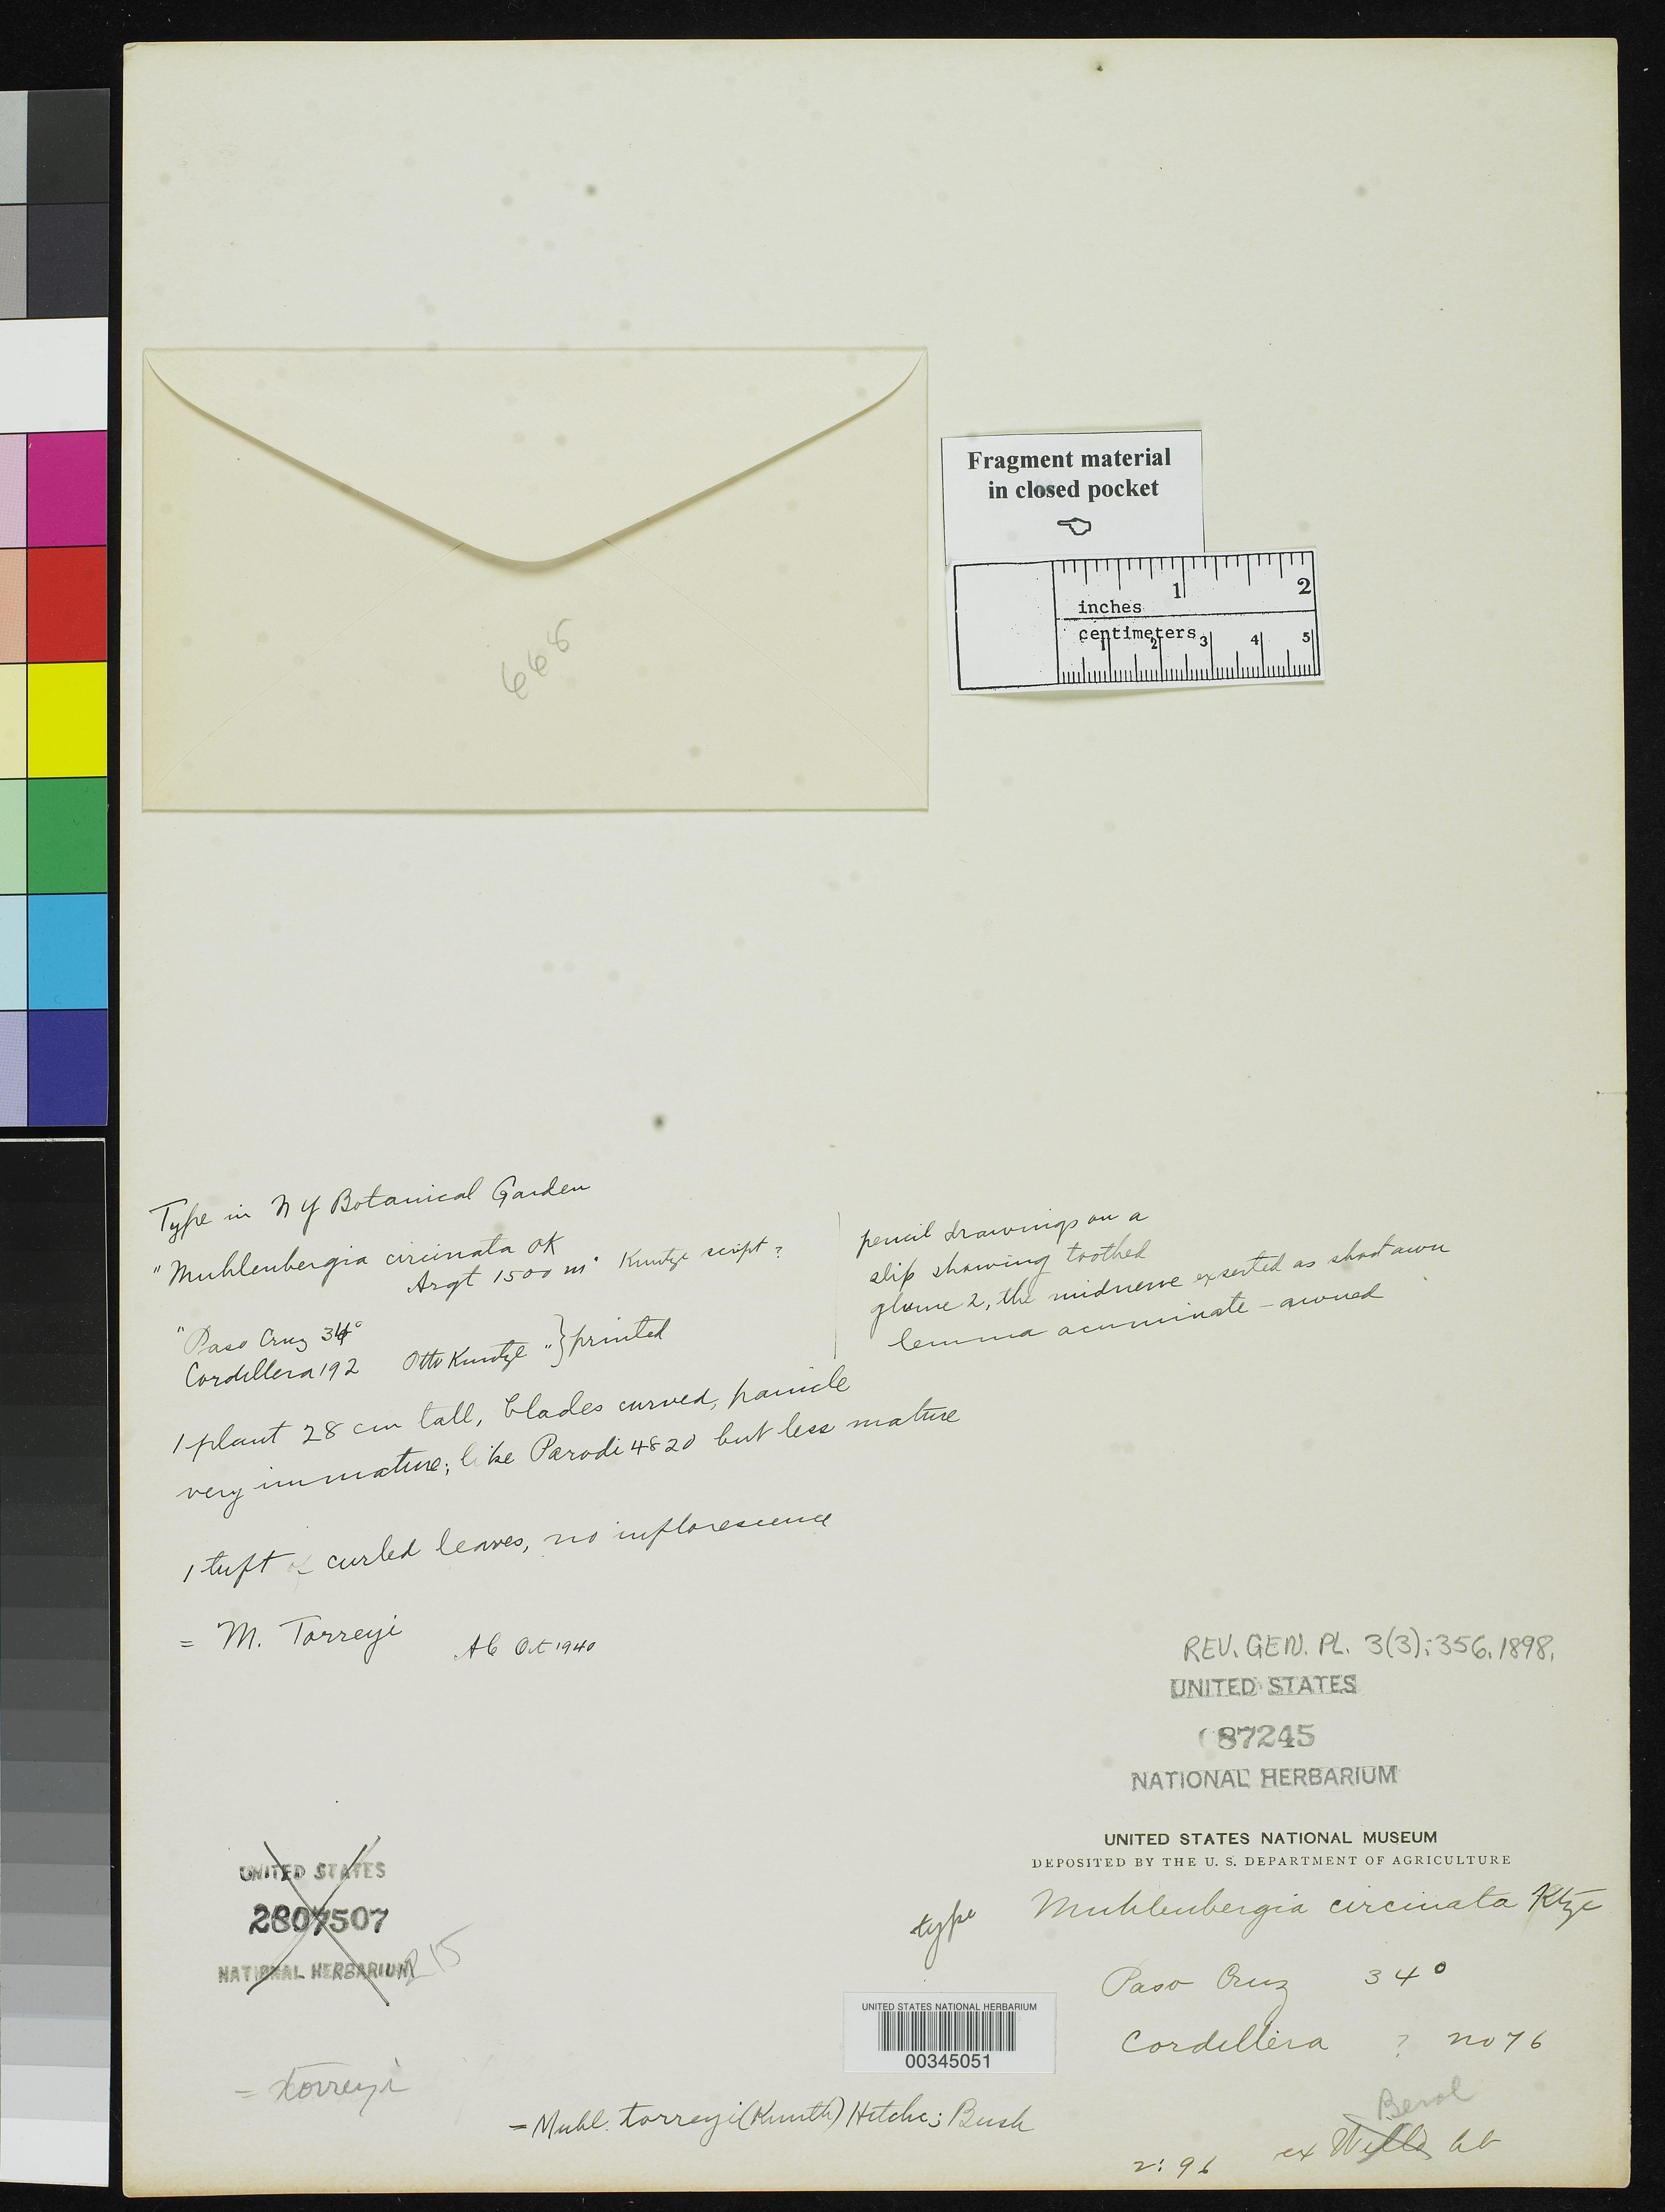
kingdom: Plantae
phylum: Tracheophyta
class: Liliopsida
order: Poales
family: Poaceae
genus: Muhlenbergia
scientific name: Muhlenbergia circinata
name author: Kuntze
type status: Type Fragment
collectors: C.E.O. Kuntze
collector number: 34(o)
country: Argentina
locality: Paso Cruz, Cordillera.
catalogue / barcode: US 87245